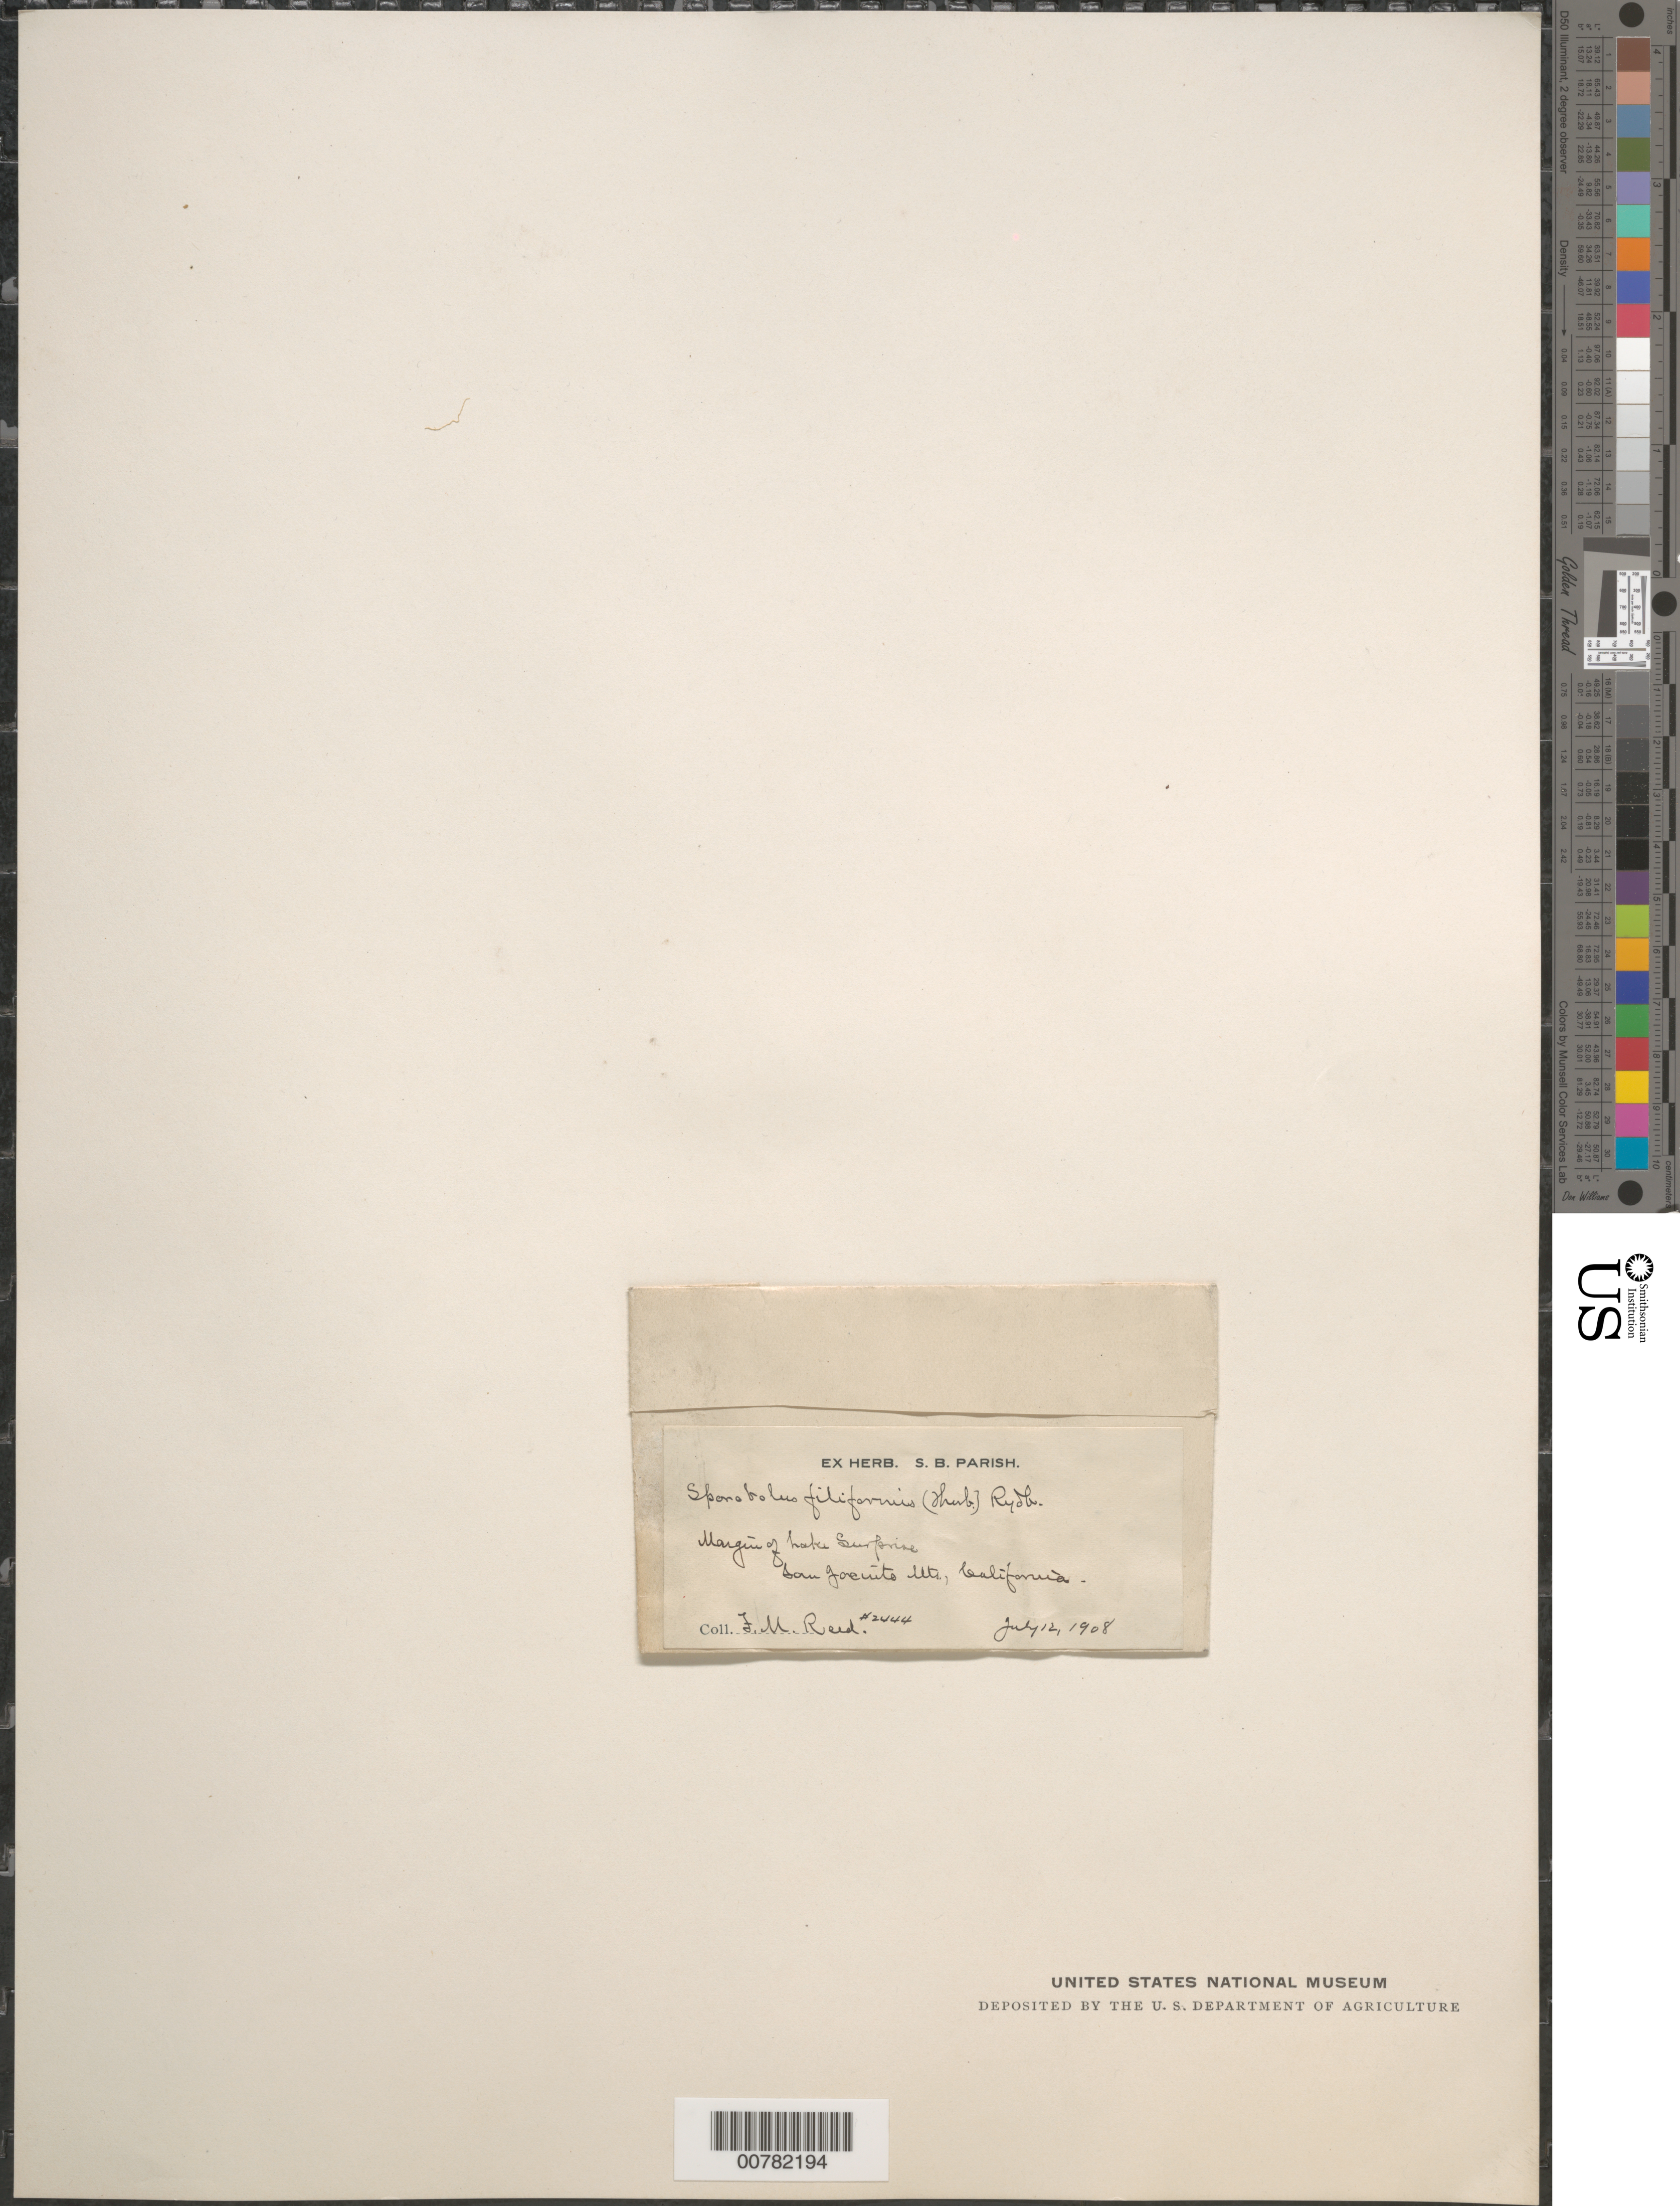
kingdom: Plantae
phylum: Tracheophyta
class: Liliopsida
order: Poales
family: Poaceae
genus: Muhlenbergia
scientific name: Muhlenbergia filiformis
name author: (Thurb. ex S. Watson) Rydb.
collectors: F. Reed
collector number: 2444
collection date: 1908-07-12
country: United States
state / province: California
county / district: Riverside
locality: Margin of Lake Surprise. San Jacinto Mts.